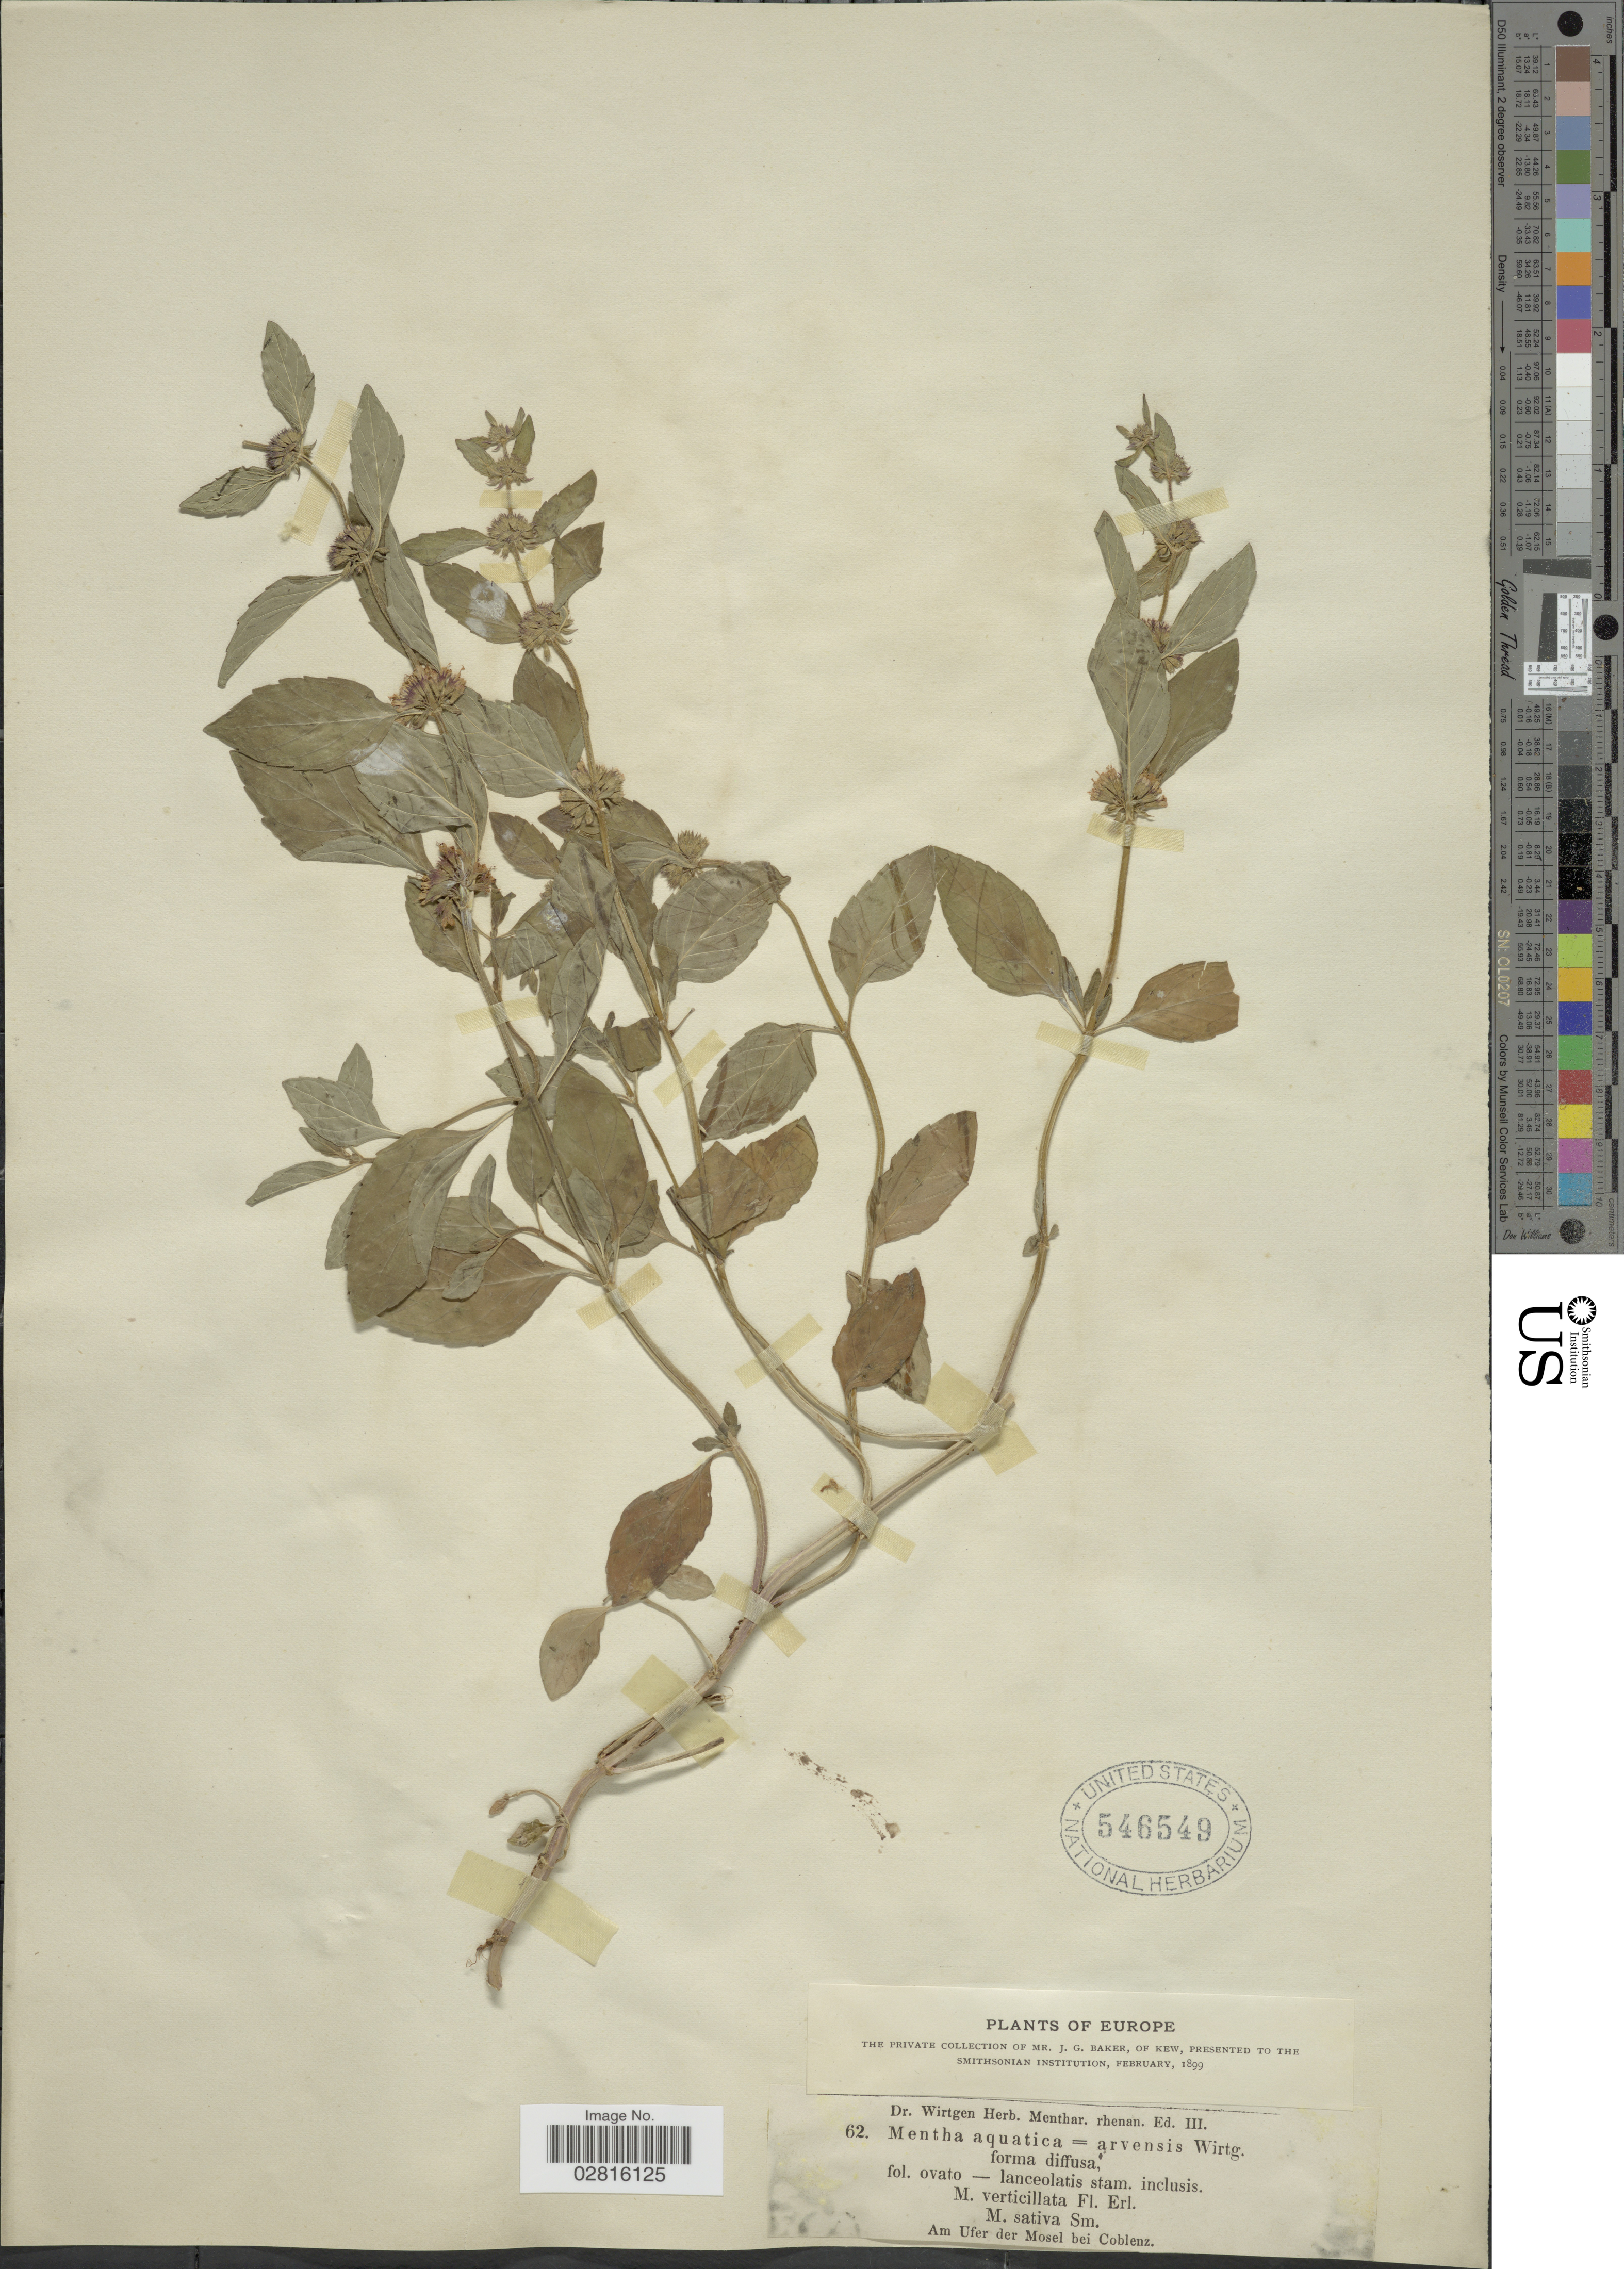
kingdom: Plantae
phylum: Tracheophyta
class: Magnoliopsida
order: Lamiales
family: Lamiaceae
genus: Mentha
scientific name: Mentha aquatica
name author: L.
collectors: Wirtgen, --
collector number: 62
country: Germany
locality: Am Ufer der Mosel bei Coblenz. Europe.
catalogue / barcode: US 546549